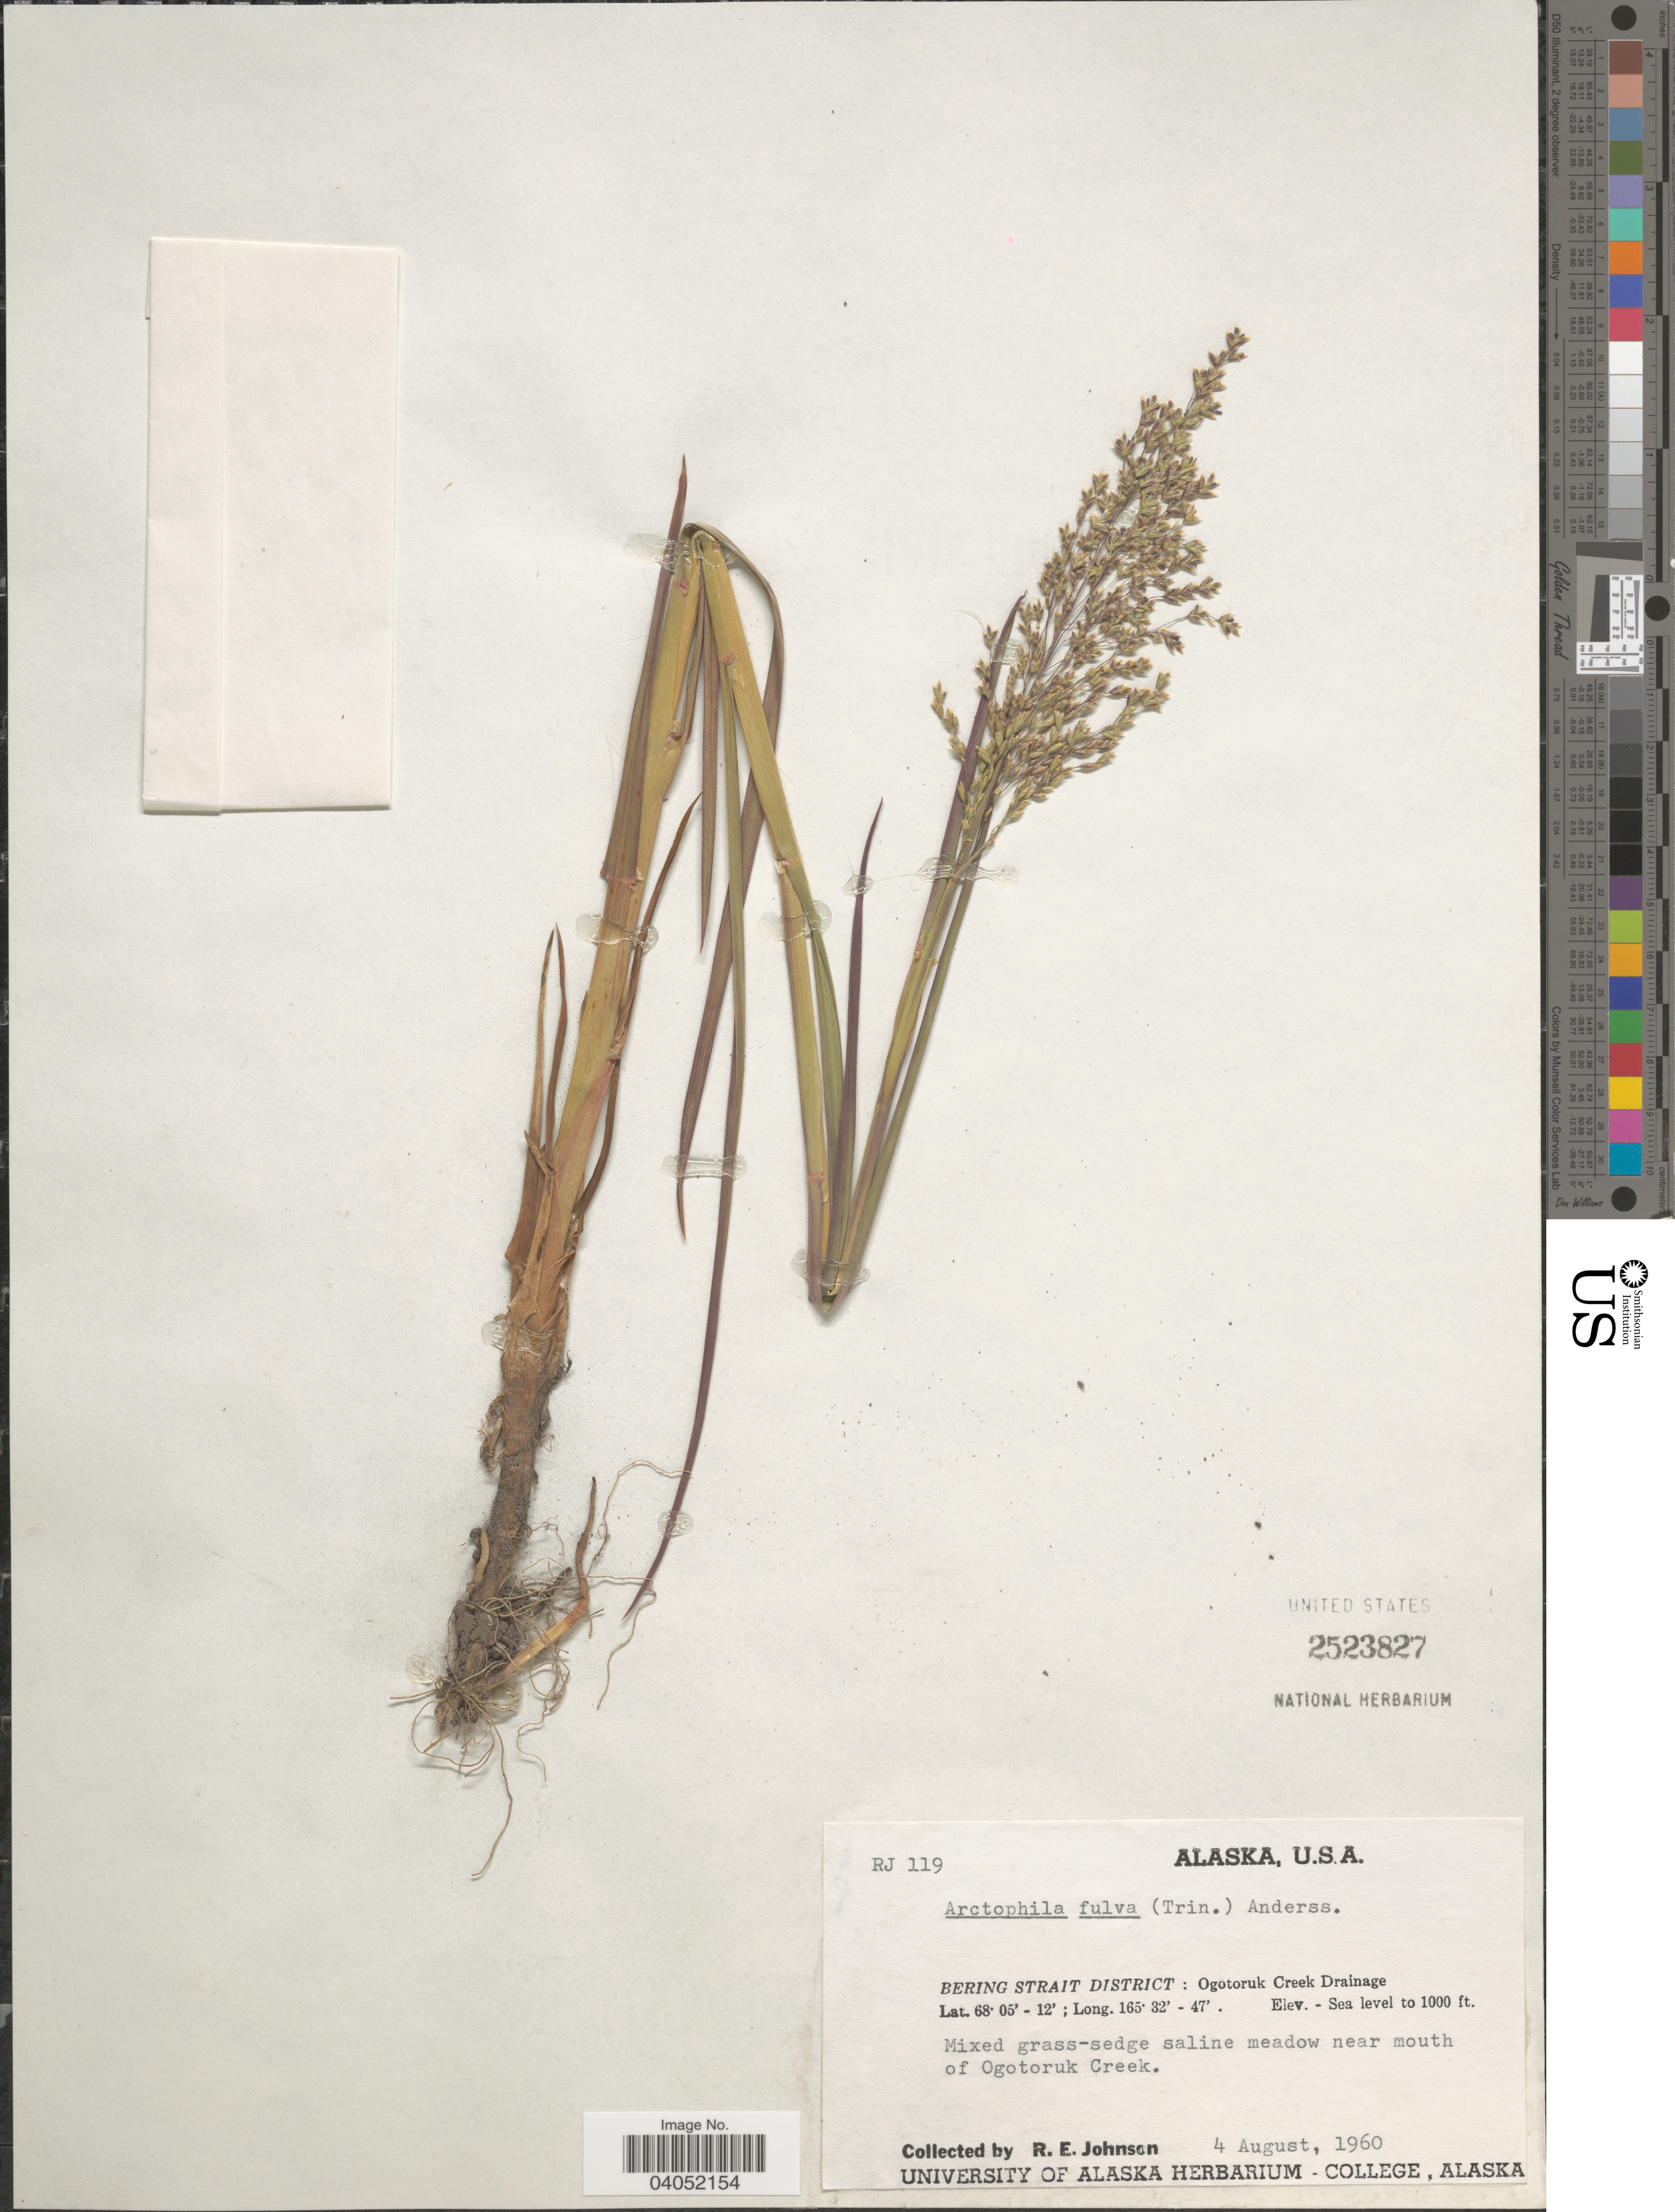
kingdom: Plantae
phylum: Tracheophyta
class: Liliopsida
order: Poales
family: Poaceae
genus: Arctophila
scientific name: Arctophila fulva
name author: (Trin.) Andersson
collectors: R. Johnson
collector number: RJ 119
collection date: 1960-08-04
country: United States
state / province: Alaska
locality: Bering Strait District: Ogotoruk Creek Drainage. Near mouth of Ogotoruk Creek.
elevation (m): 0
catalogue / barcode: US 2523827